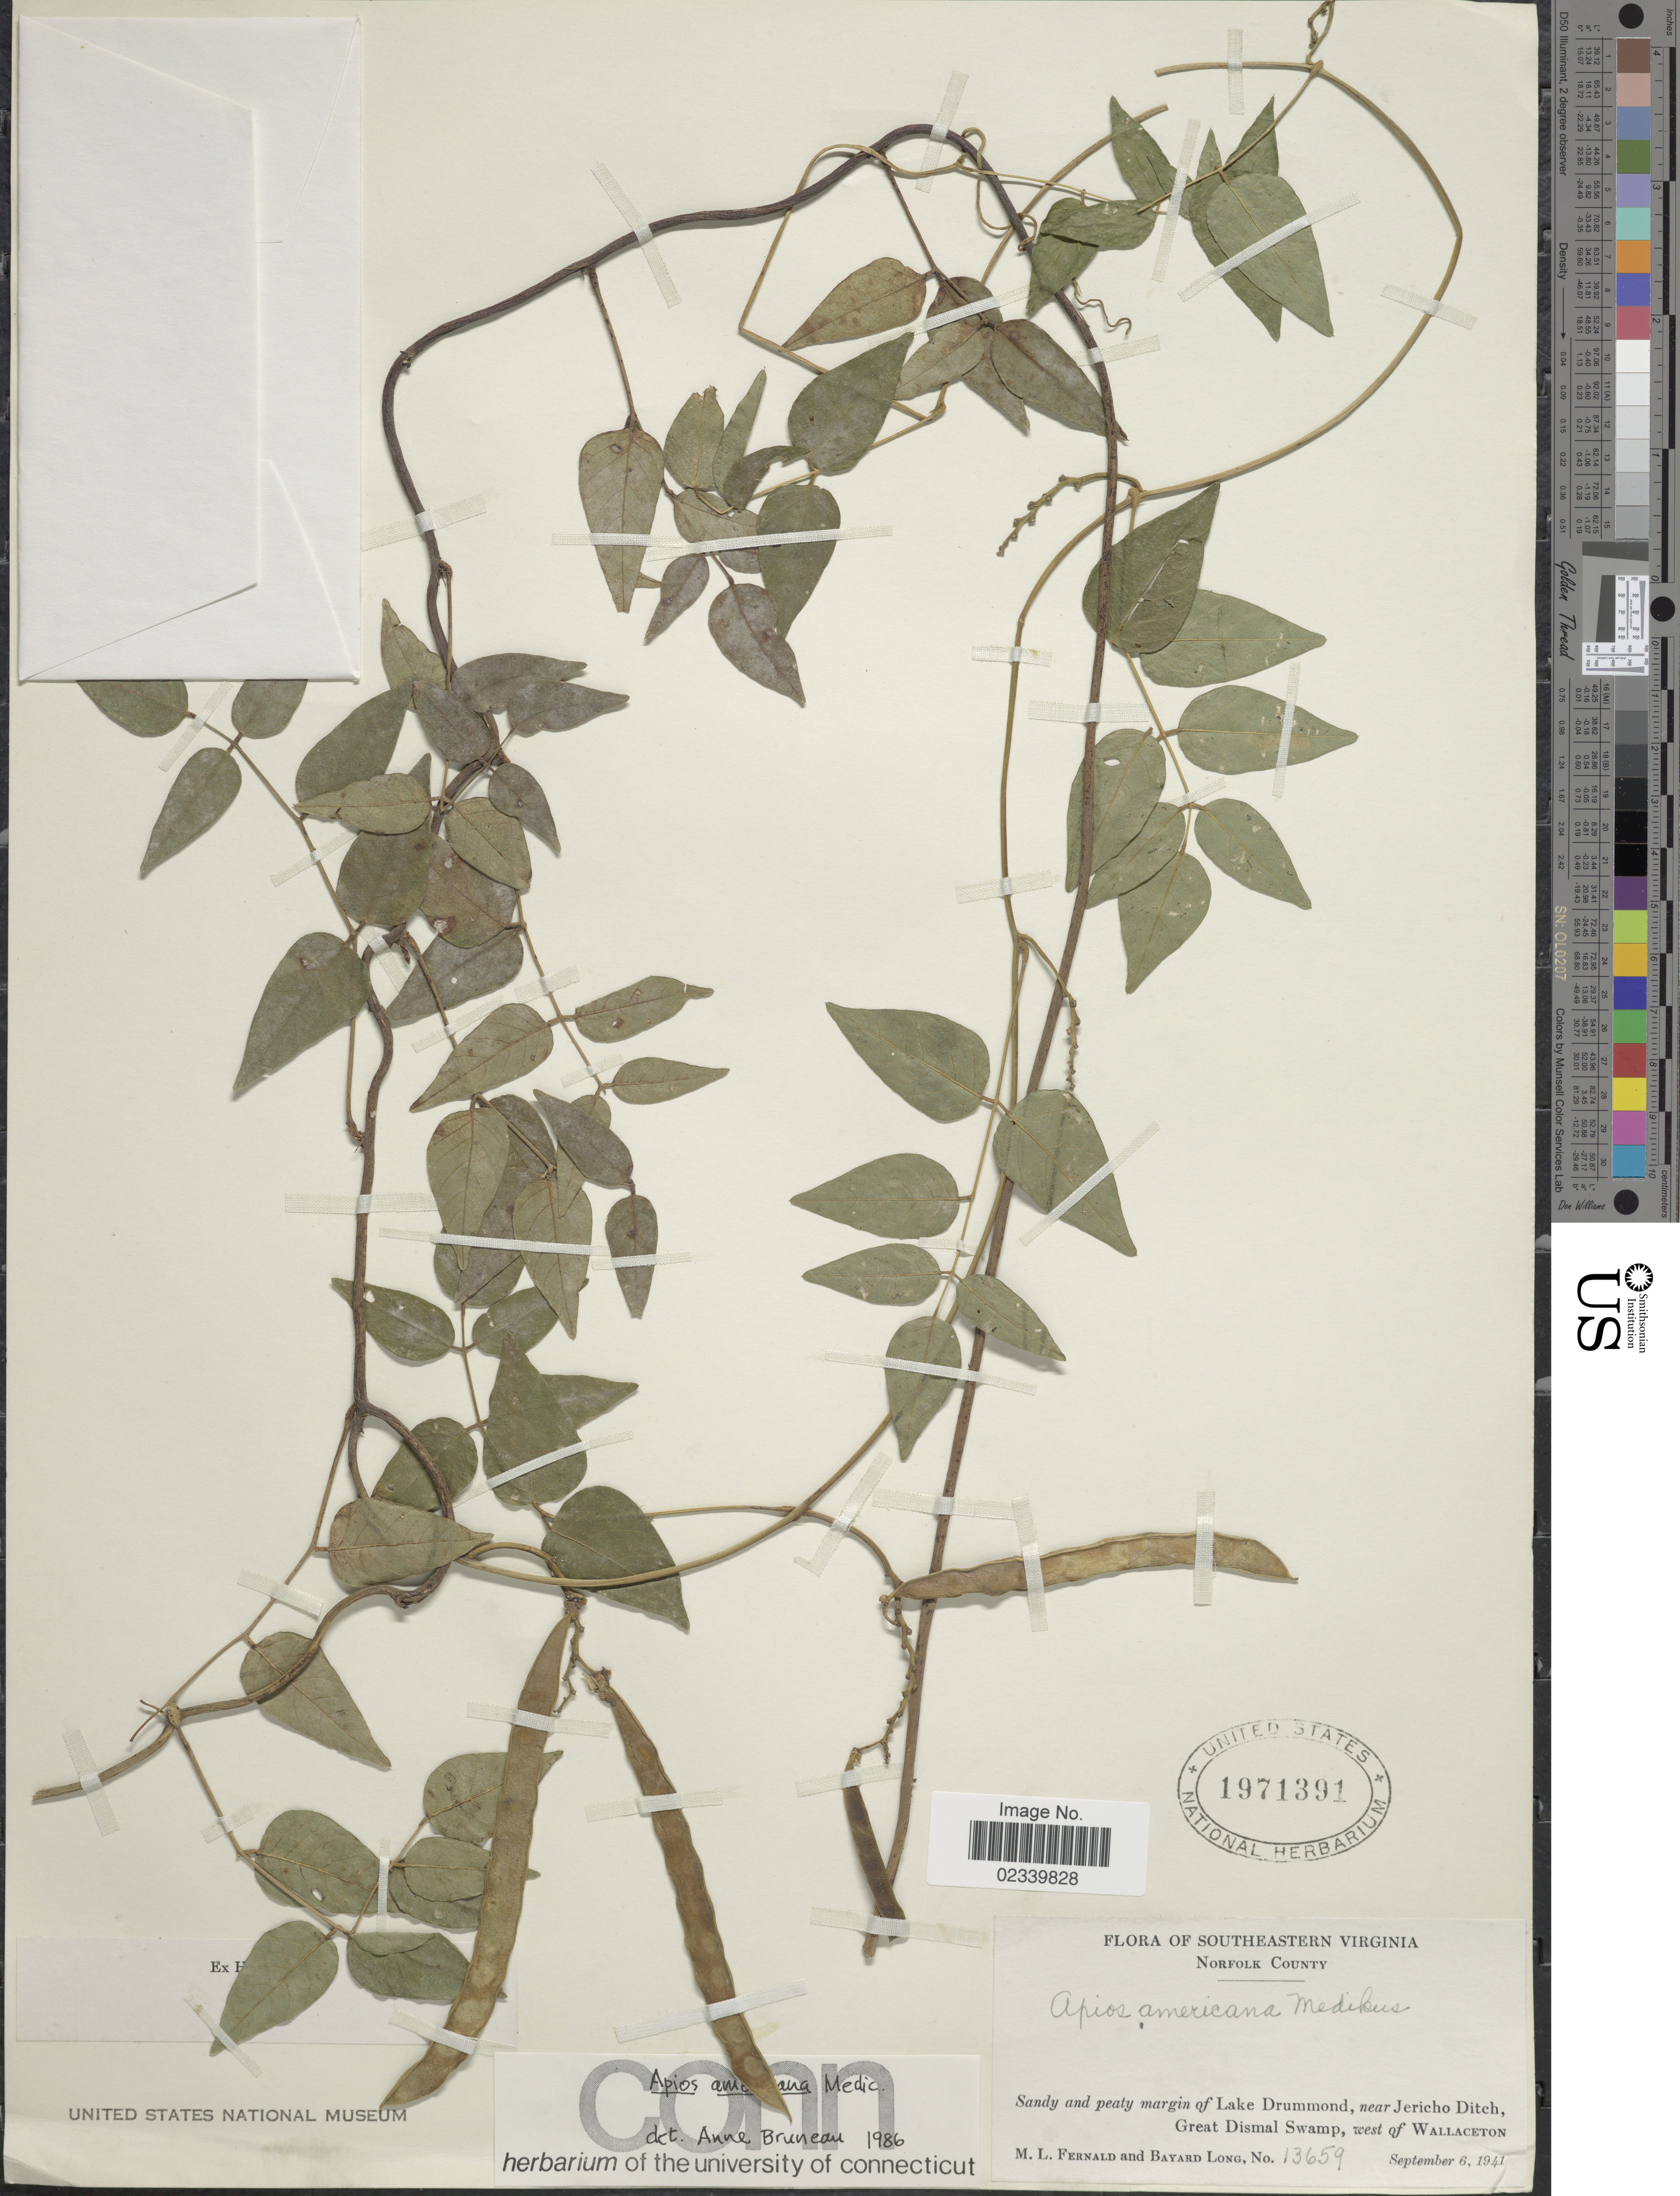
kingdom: Plantae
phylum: Tracheophyta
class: Magnoliopsida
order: Fabales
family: Fabaceae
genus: Apios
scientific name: Apios americana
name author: Medik.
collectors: M. L. Fernald & B. Long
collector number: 13659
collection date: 1941-09-06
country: United States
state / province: Virginia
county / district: City of Norfolk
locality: Norfolk County, Sandy and peaty margin of Lake Drummond, near Jericho Ditch, Great Dismal Swamp, west of Wallaceton.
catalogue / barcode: US 1971391